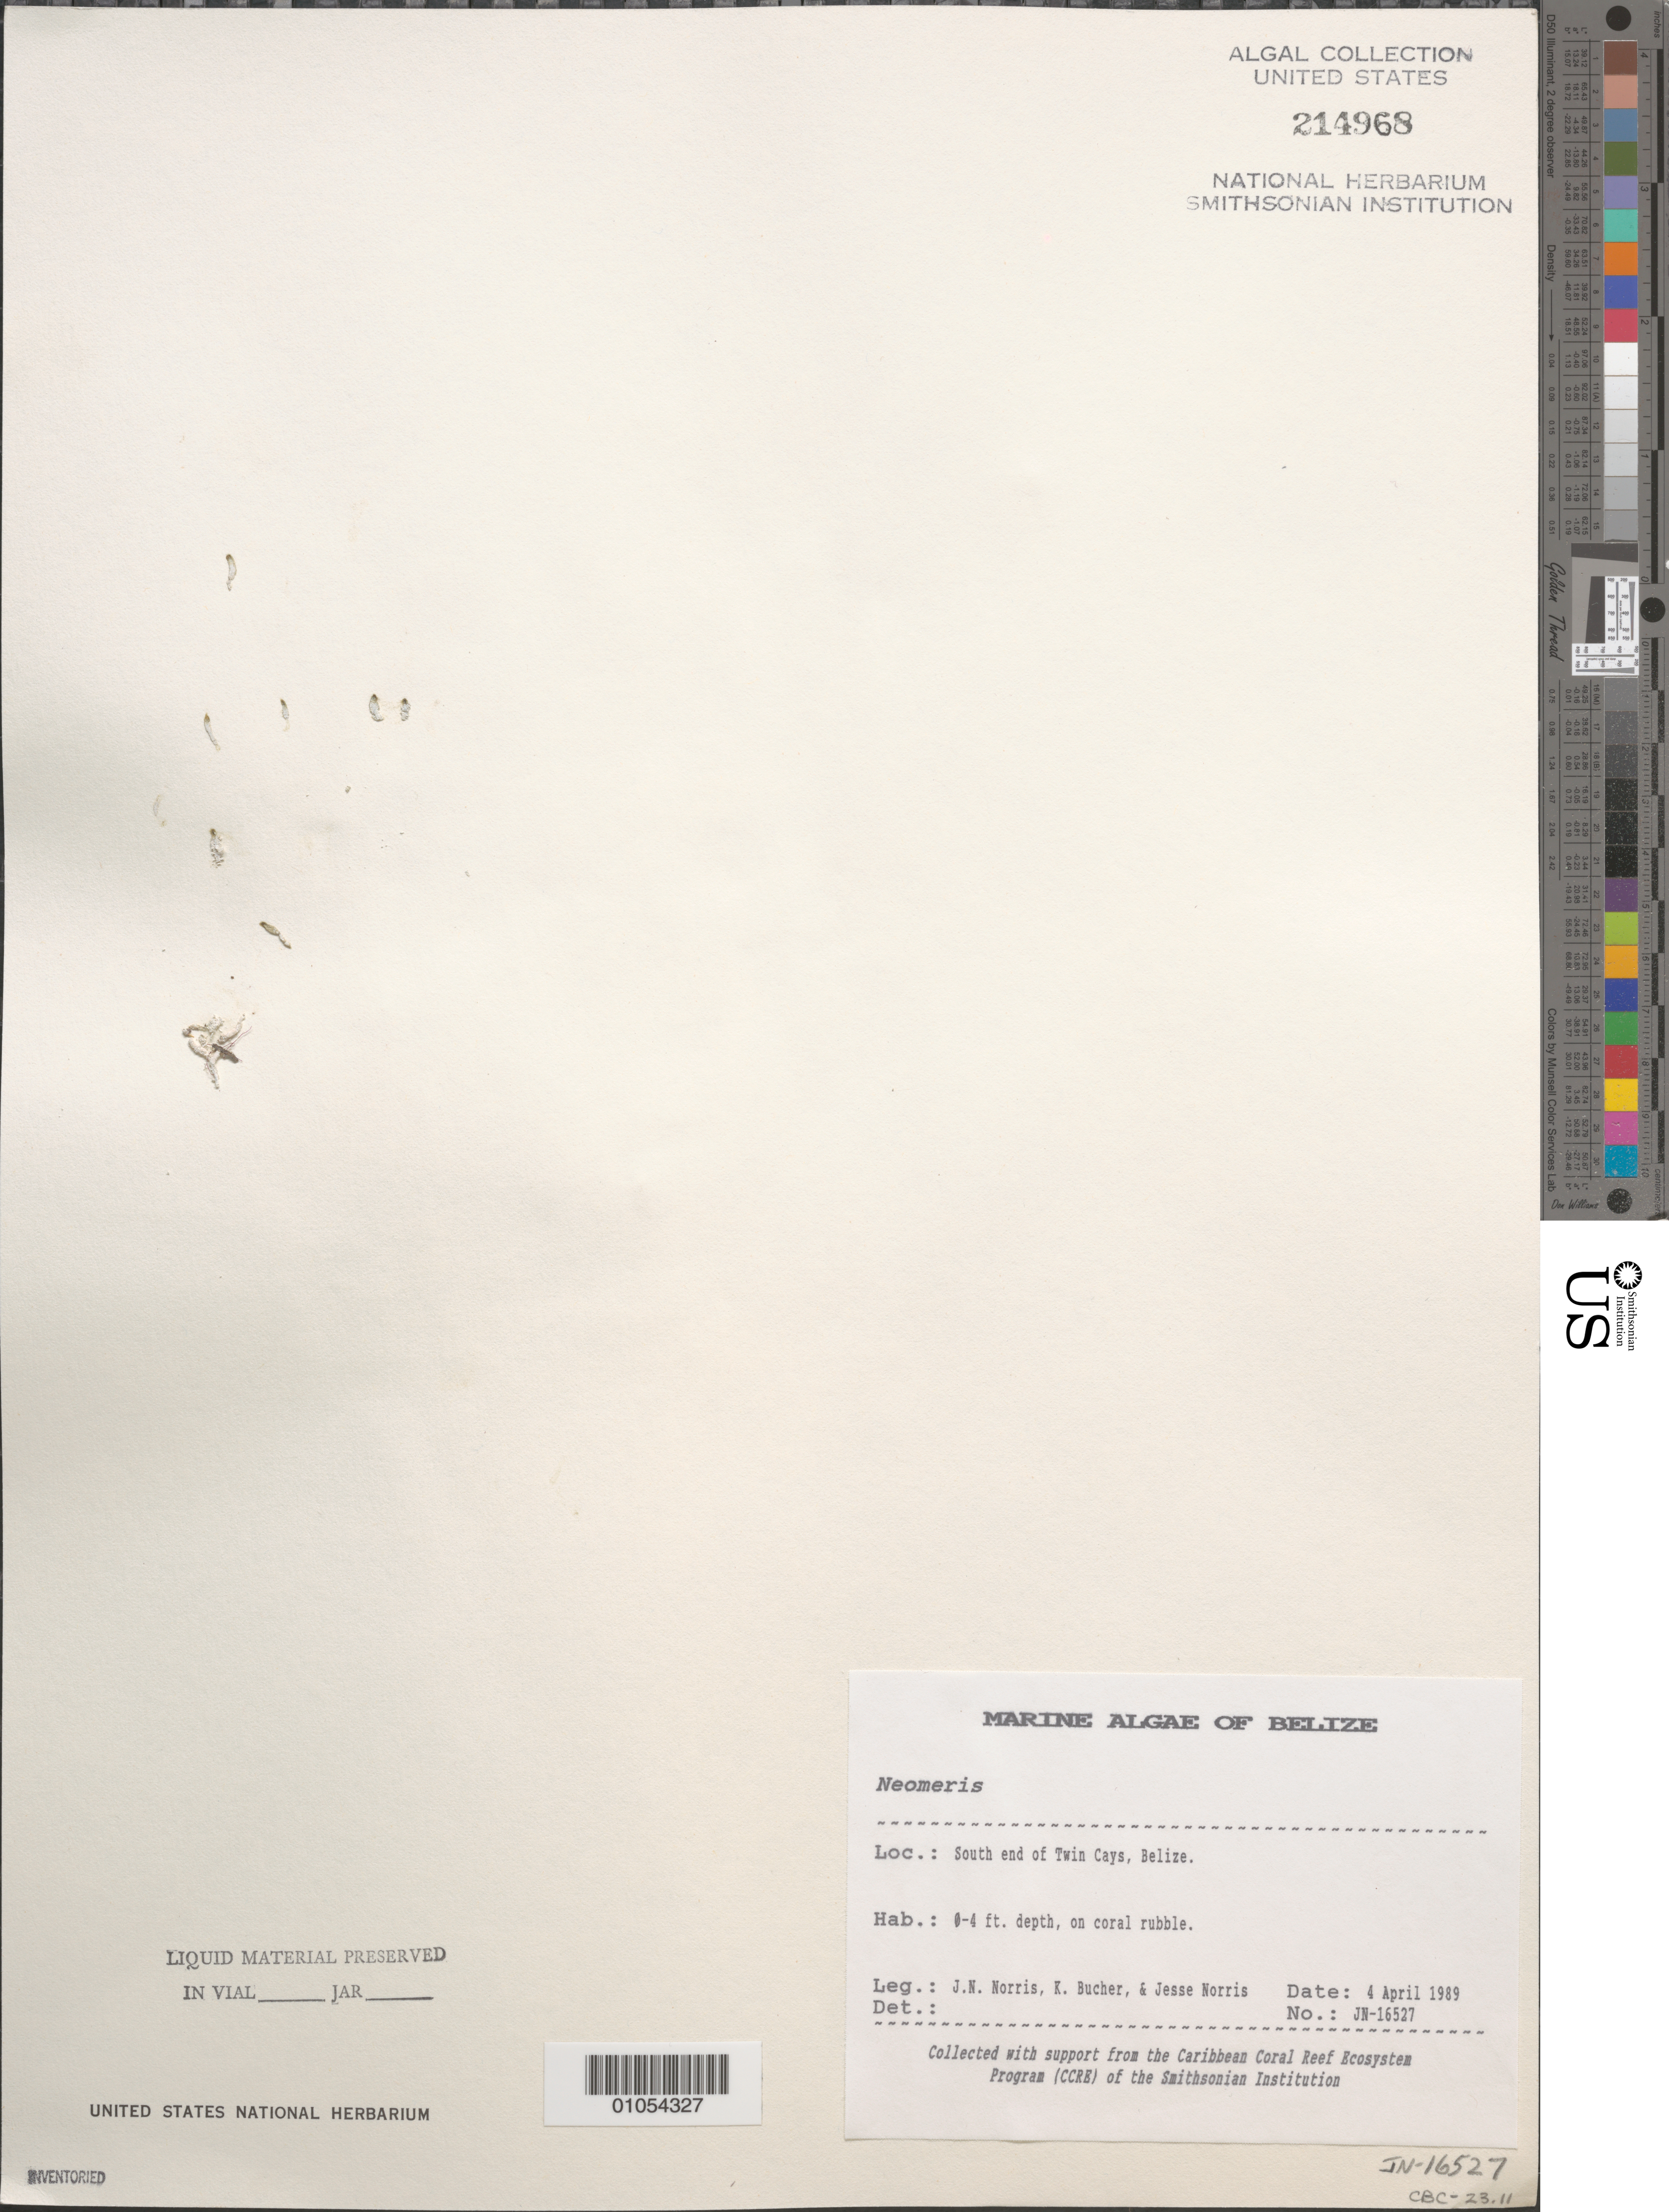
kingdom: Plantae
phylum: Chlorophyta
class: Ulvophyceae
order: Dasycladales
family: Dasycladaceae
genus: Neomeris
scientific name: Neomeris sp.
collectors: J. N. Norris, K. E. Bucher & J. A. Norris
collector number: JN-16527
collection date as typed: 04 Apr 1989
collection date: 1989-04-04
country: Belize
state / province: Stann Creek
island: Twin Cays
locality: South end of Twin Cays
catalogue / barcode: US 214968